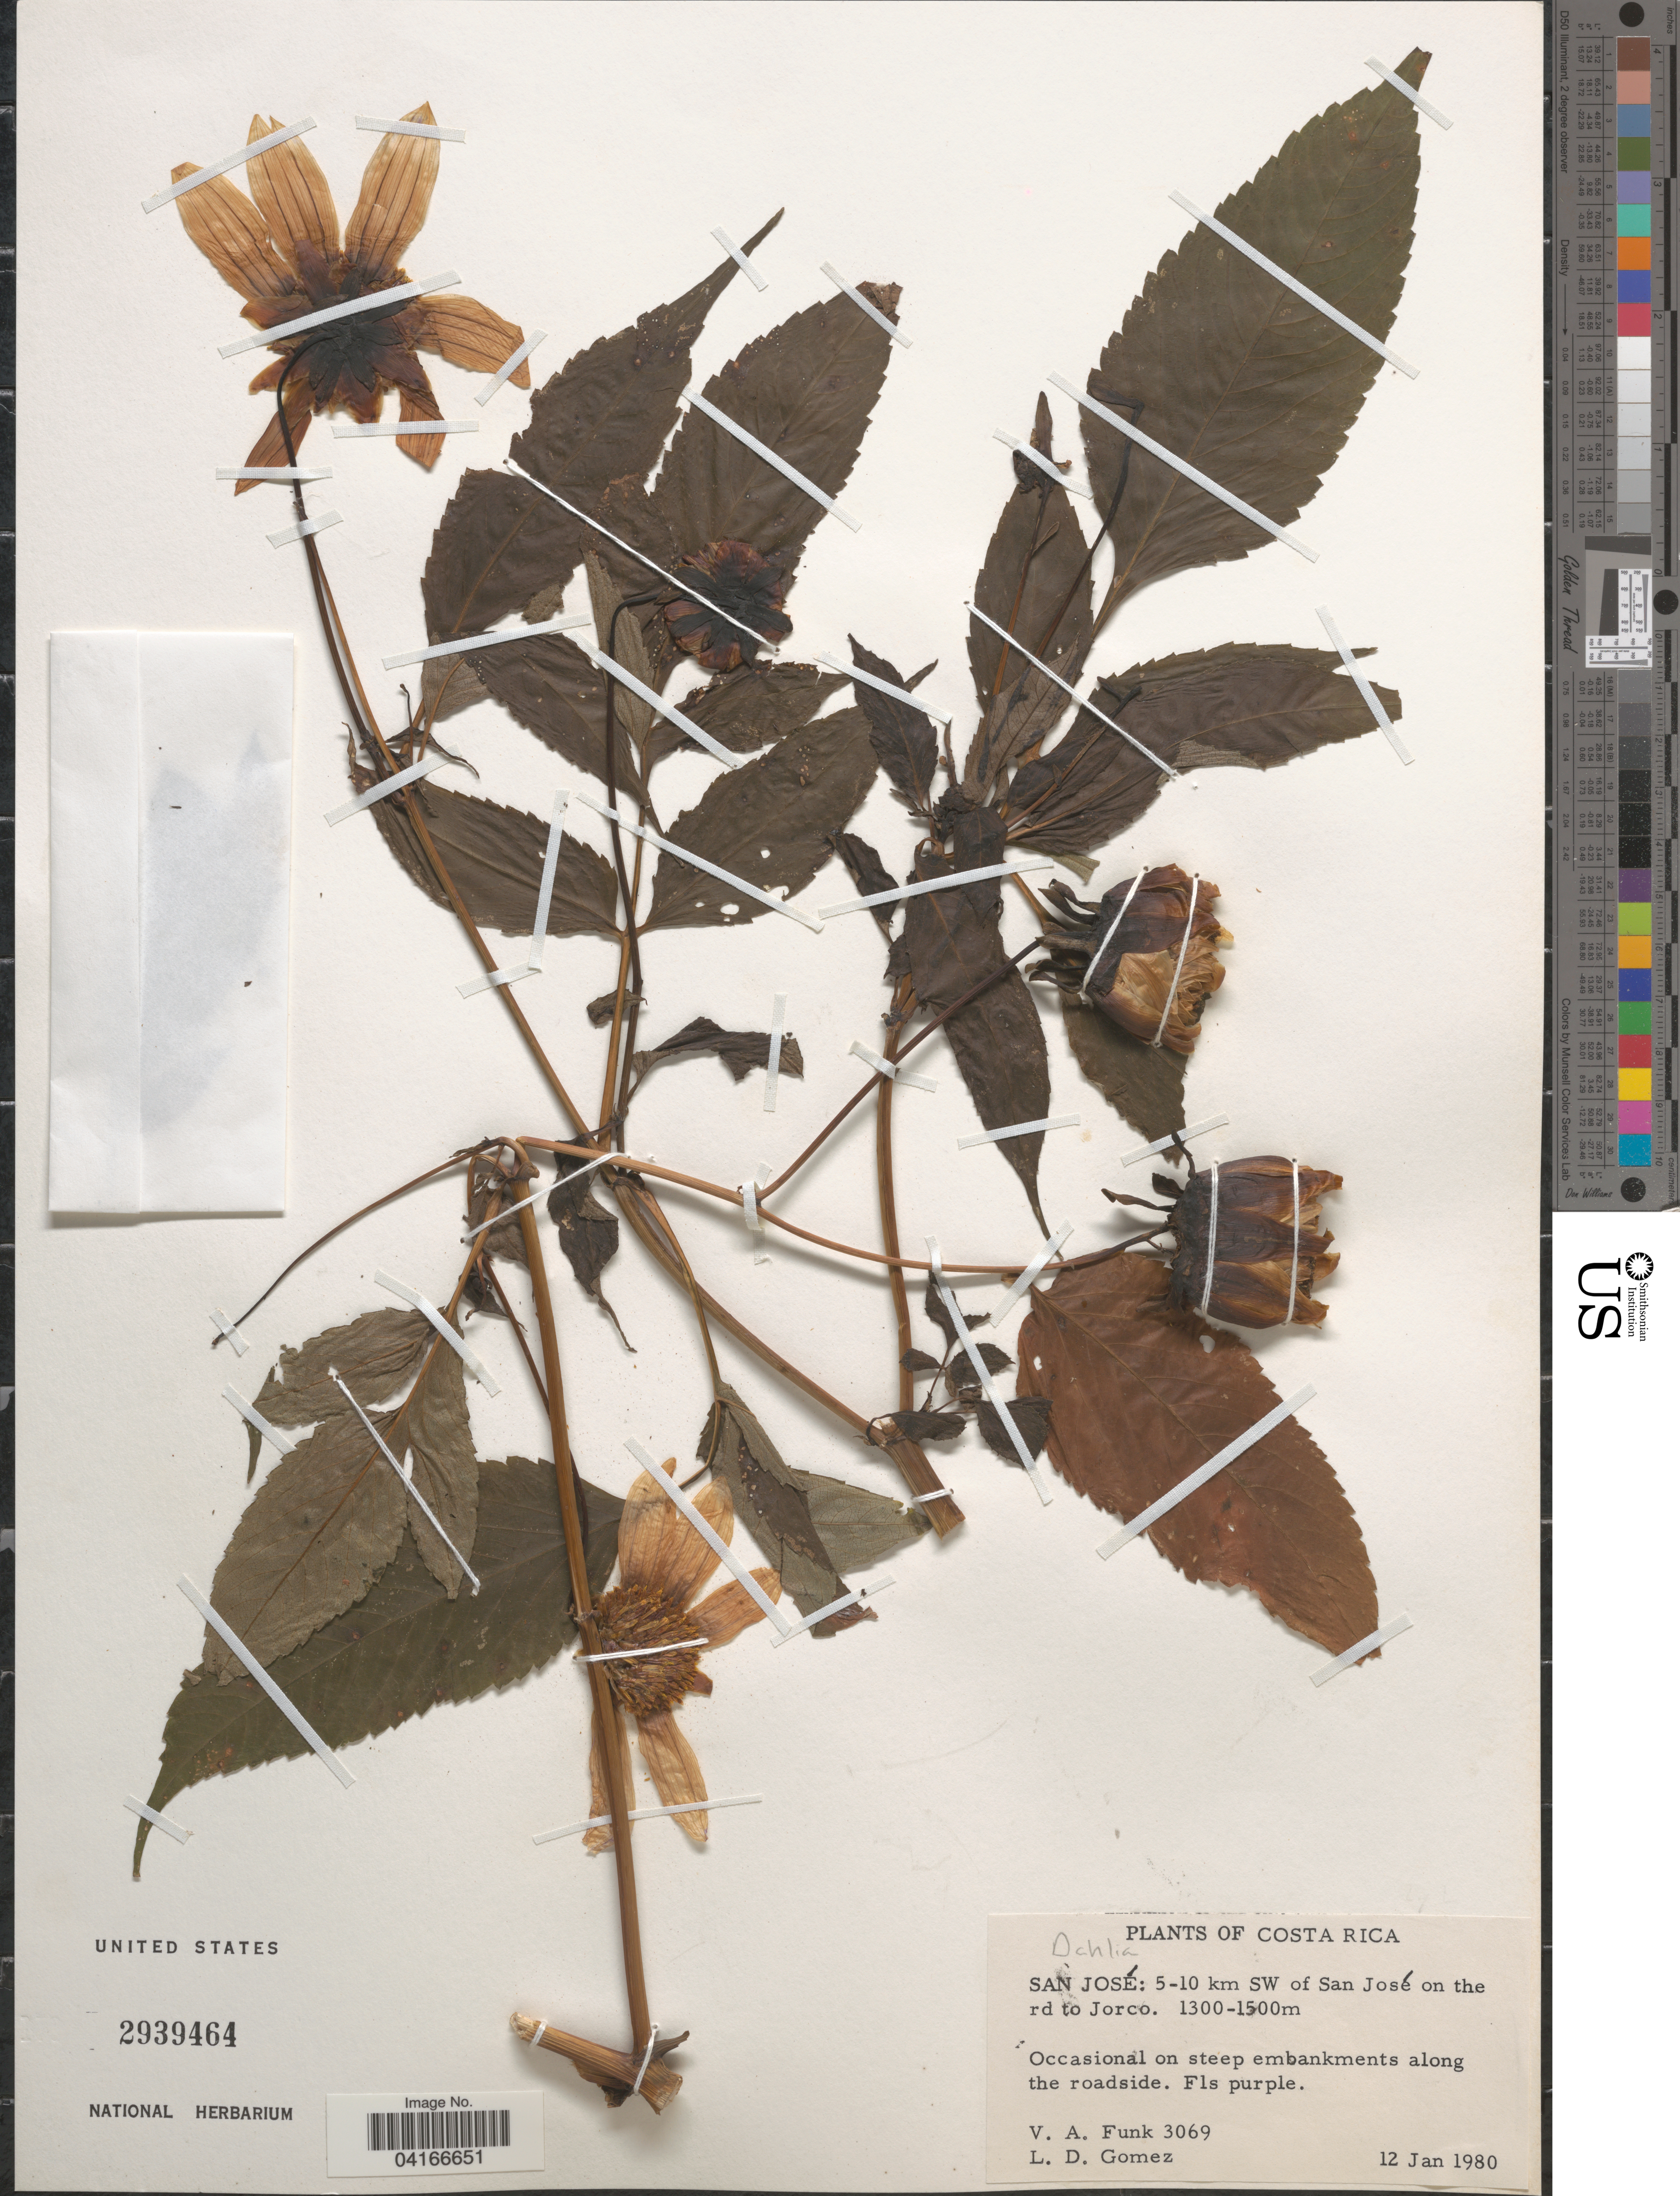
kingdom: Plantae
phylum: Tracheophyta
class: Magnoliopsida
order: Asterales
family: Asteraceae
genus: Dahlia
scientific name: Dahlia sp.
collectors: V. Funk & L. D. Gómez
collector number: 3069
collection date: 1980-01-12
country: Costa Rica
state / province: San José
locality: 5-10 km SW of San José on the rd to Jorco.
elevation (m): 1300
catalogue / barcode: US 2939464